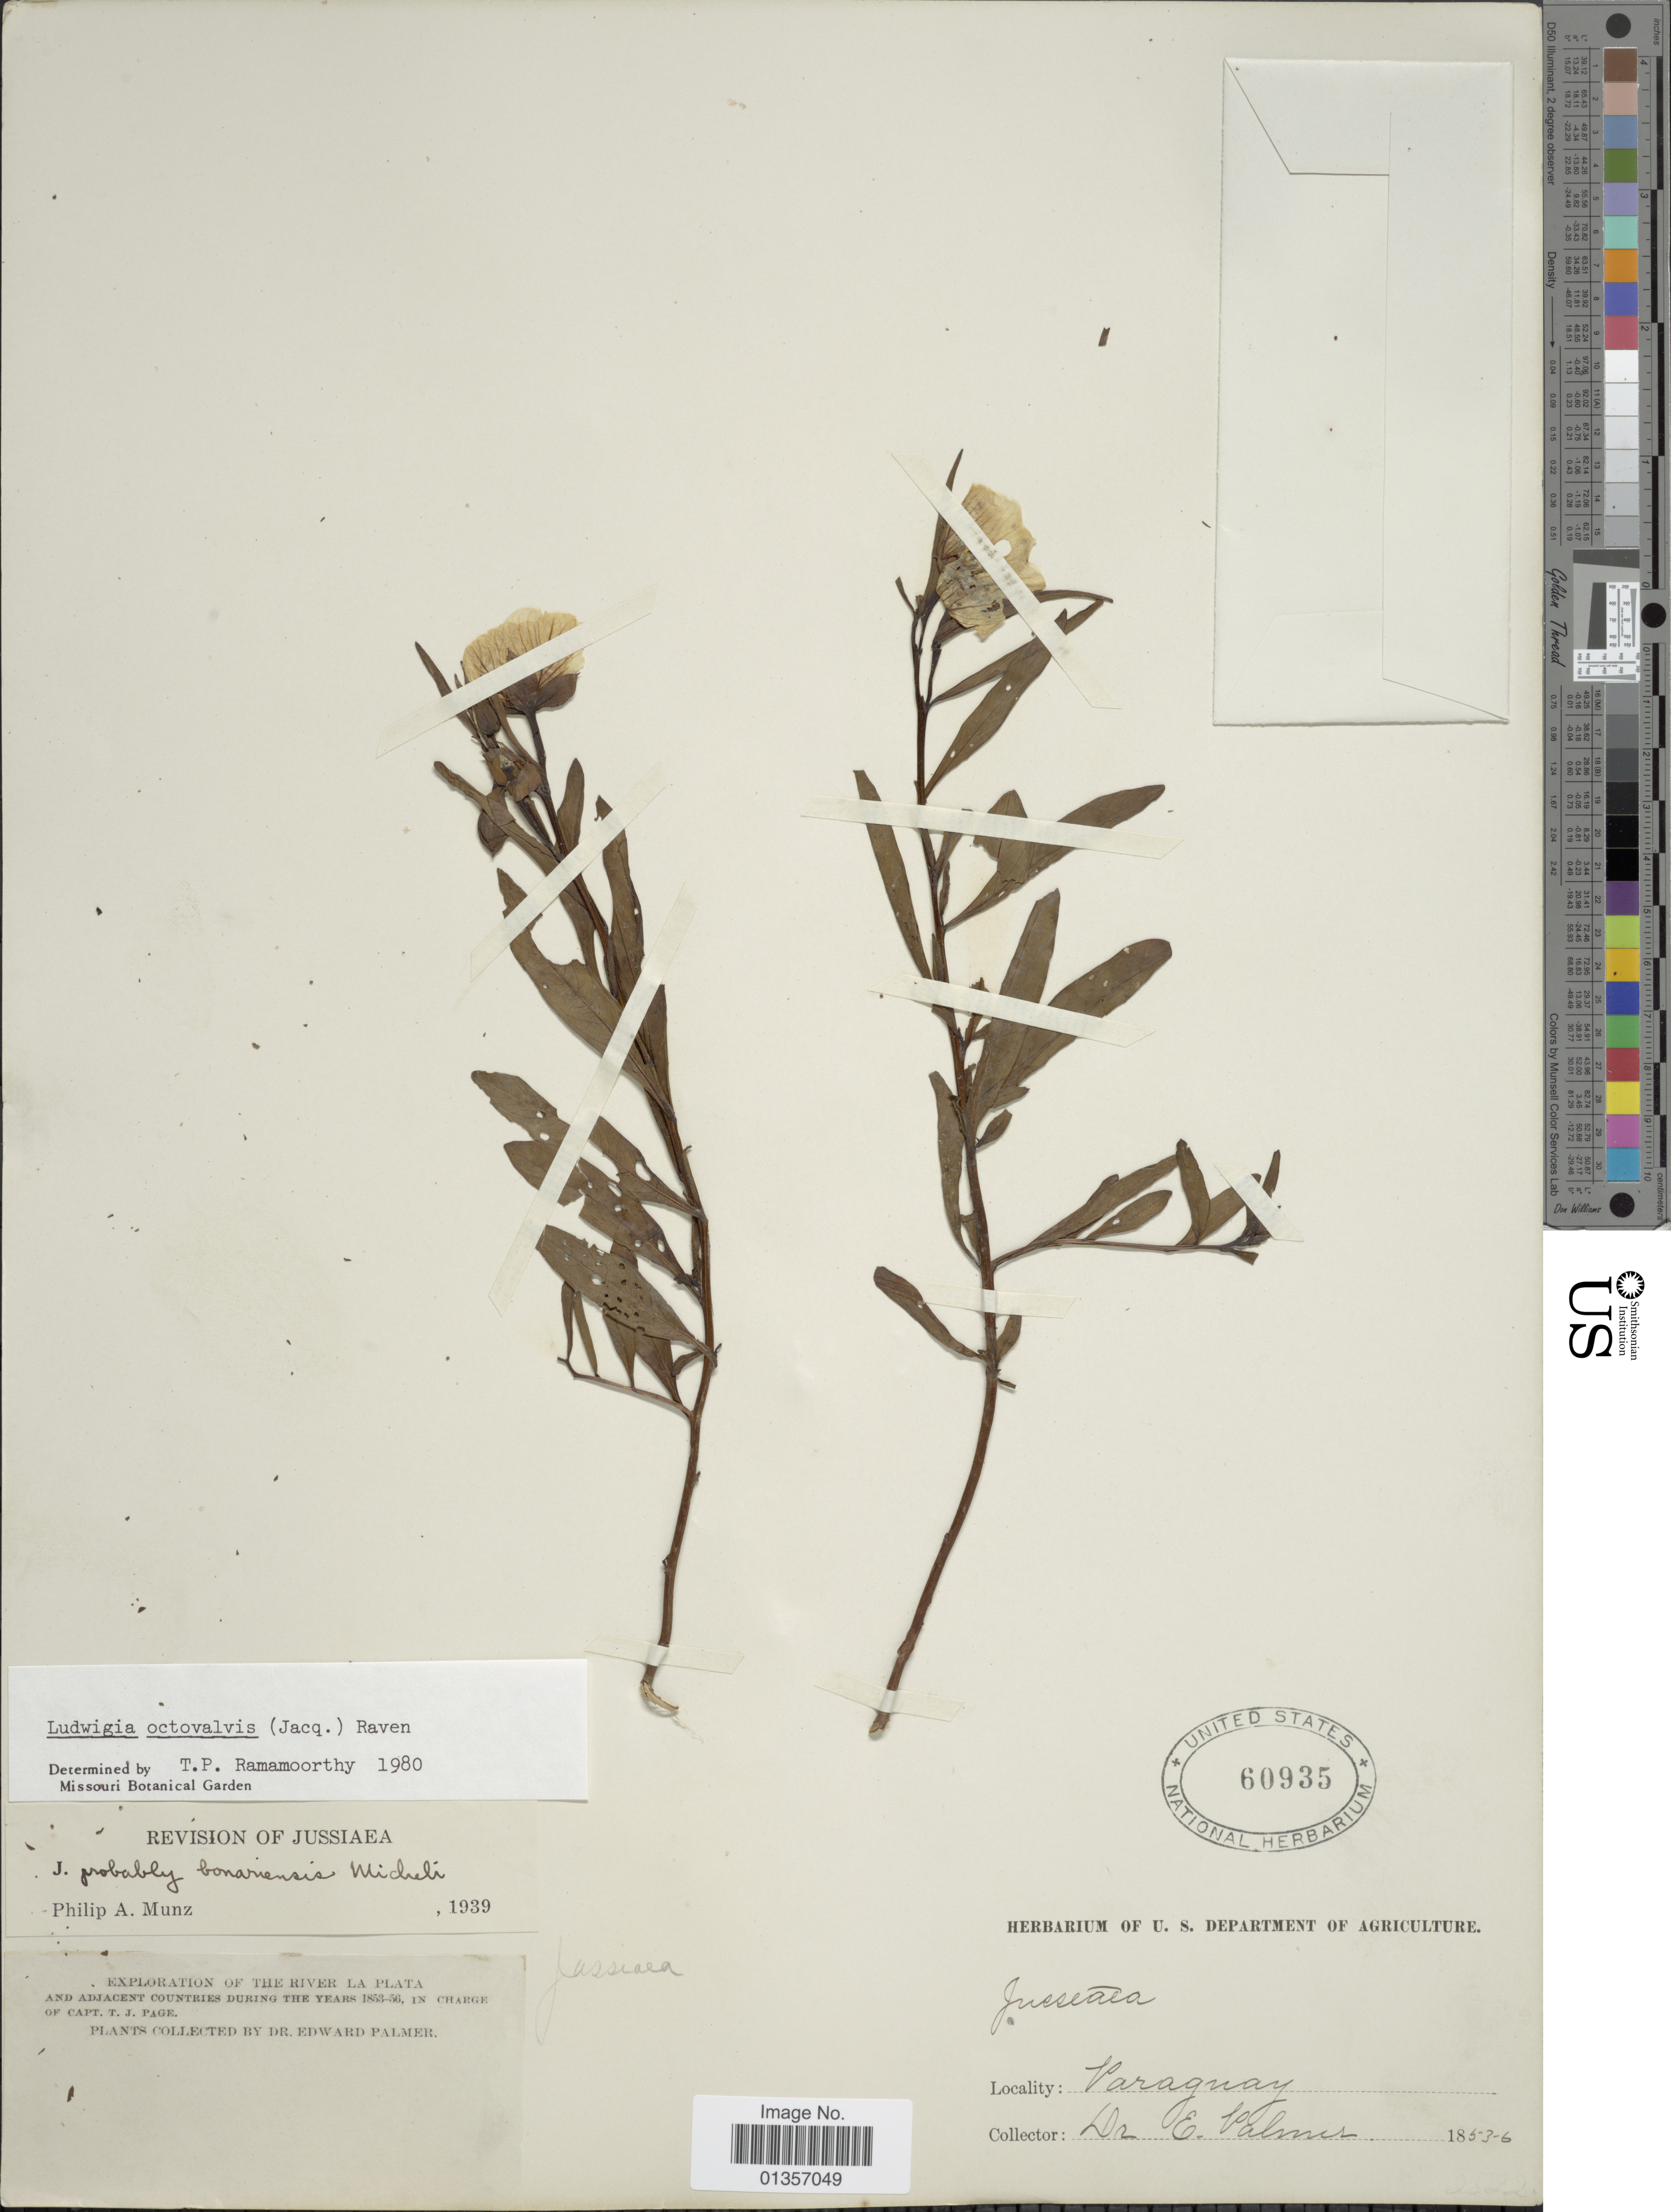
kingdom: Plantae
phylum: Tracheophyta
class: Magnoliopsida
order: Myrtales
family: Onagraceae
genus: Ludwigia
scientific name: Ludwigia octovalvis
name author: (Jacq.) P.H. Raven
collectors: E. Palmer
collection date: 1853/1856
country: Paraguay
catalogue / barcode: US 60935